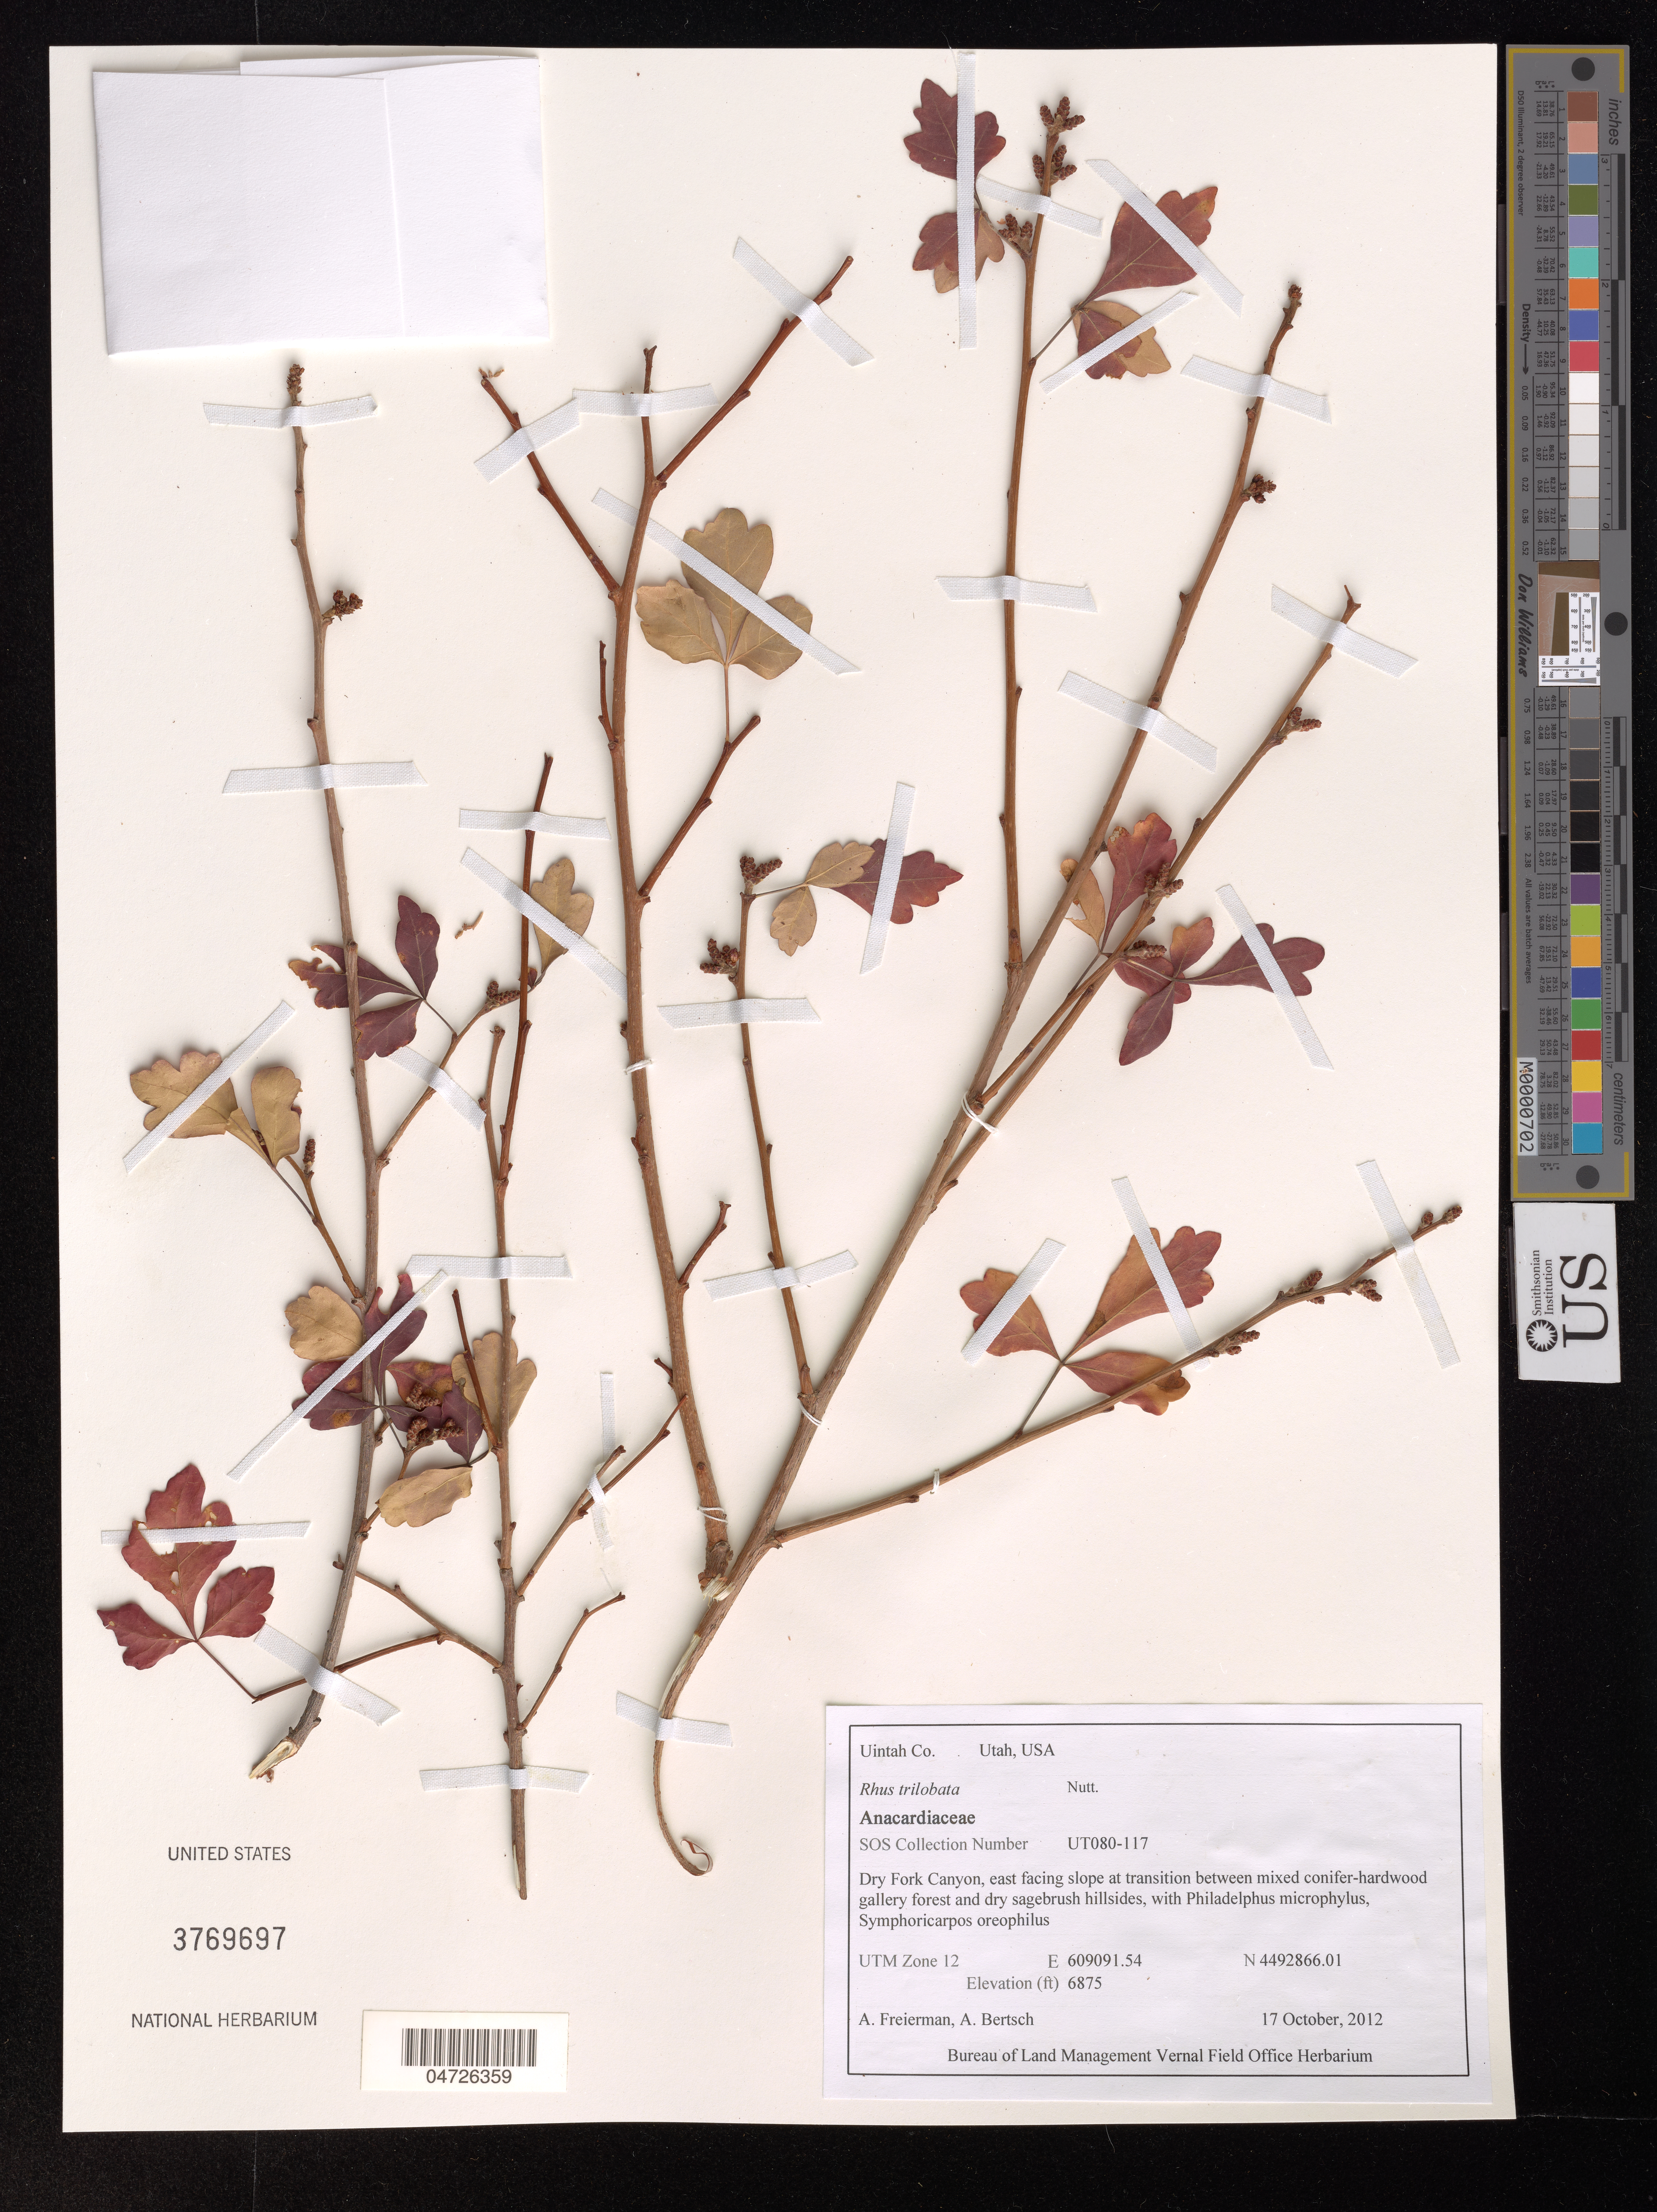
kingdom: Plantae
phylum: Tracheophyta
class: Magnoliopsida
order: Sapindales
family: Anacardiaceae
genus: Rhus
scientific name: Rhus trilobata var. typica Munz & Sloane ined.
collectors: A. Freierman & A. Bertsch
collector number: UT080-117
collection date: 2012-10-17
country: United States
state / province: Utah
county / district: Uintah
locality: Uintah Co. Dry Fork Canyon, east facing slope at transition between mixed conifer-hardwood gallery forest and dry sagebrush hillsides. UTM Zone 12.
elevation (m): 2096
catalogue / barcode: US 3769697